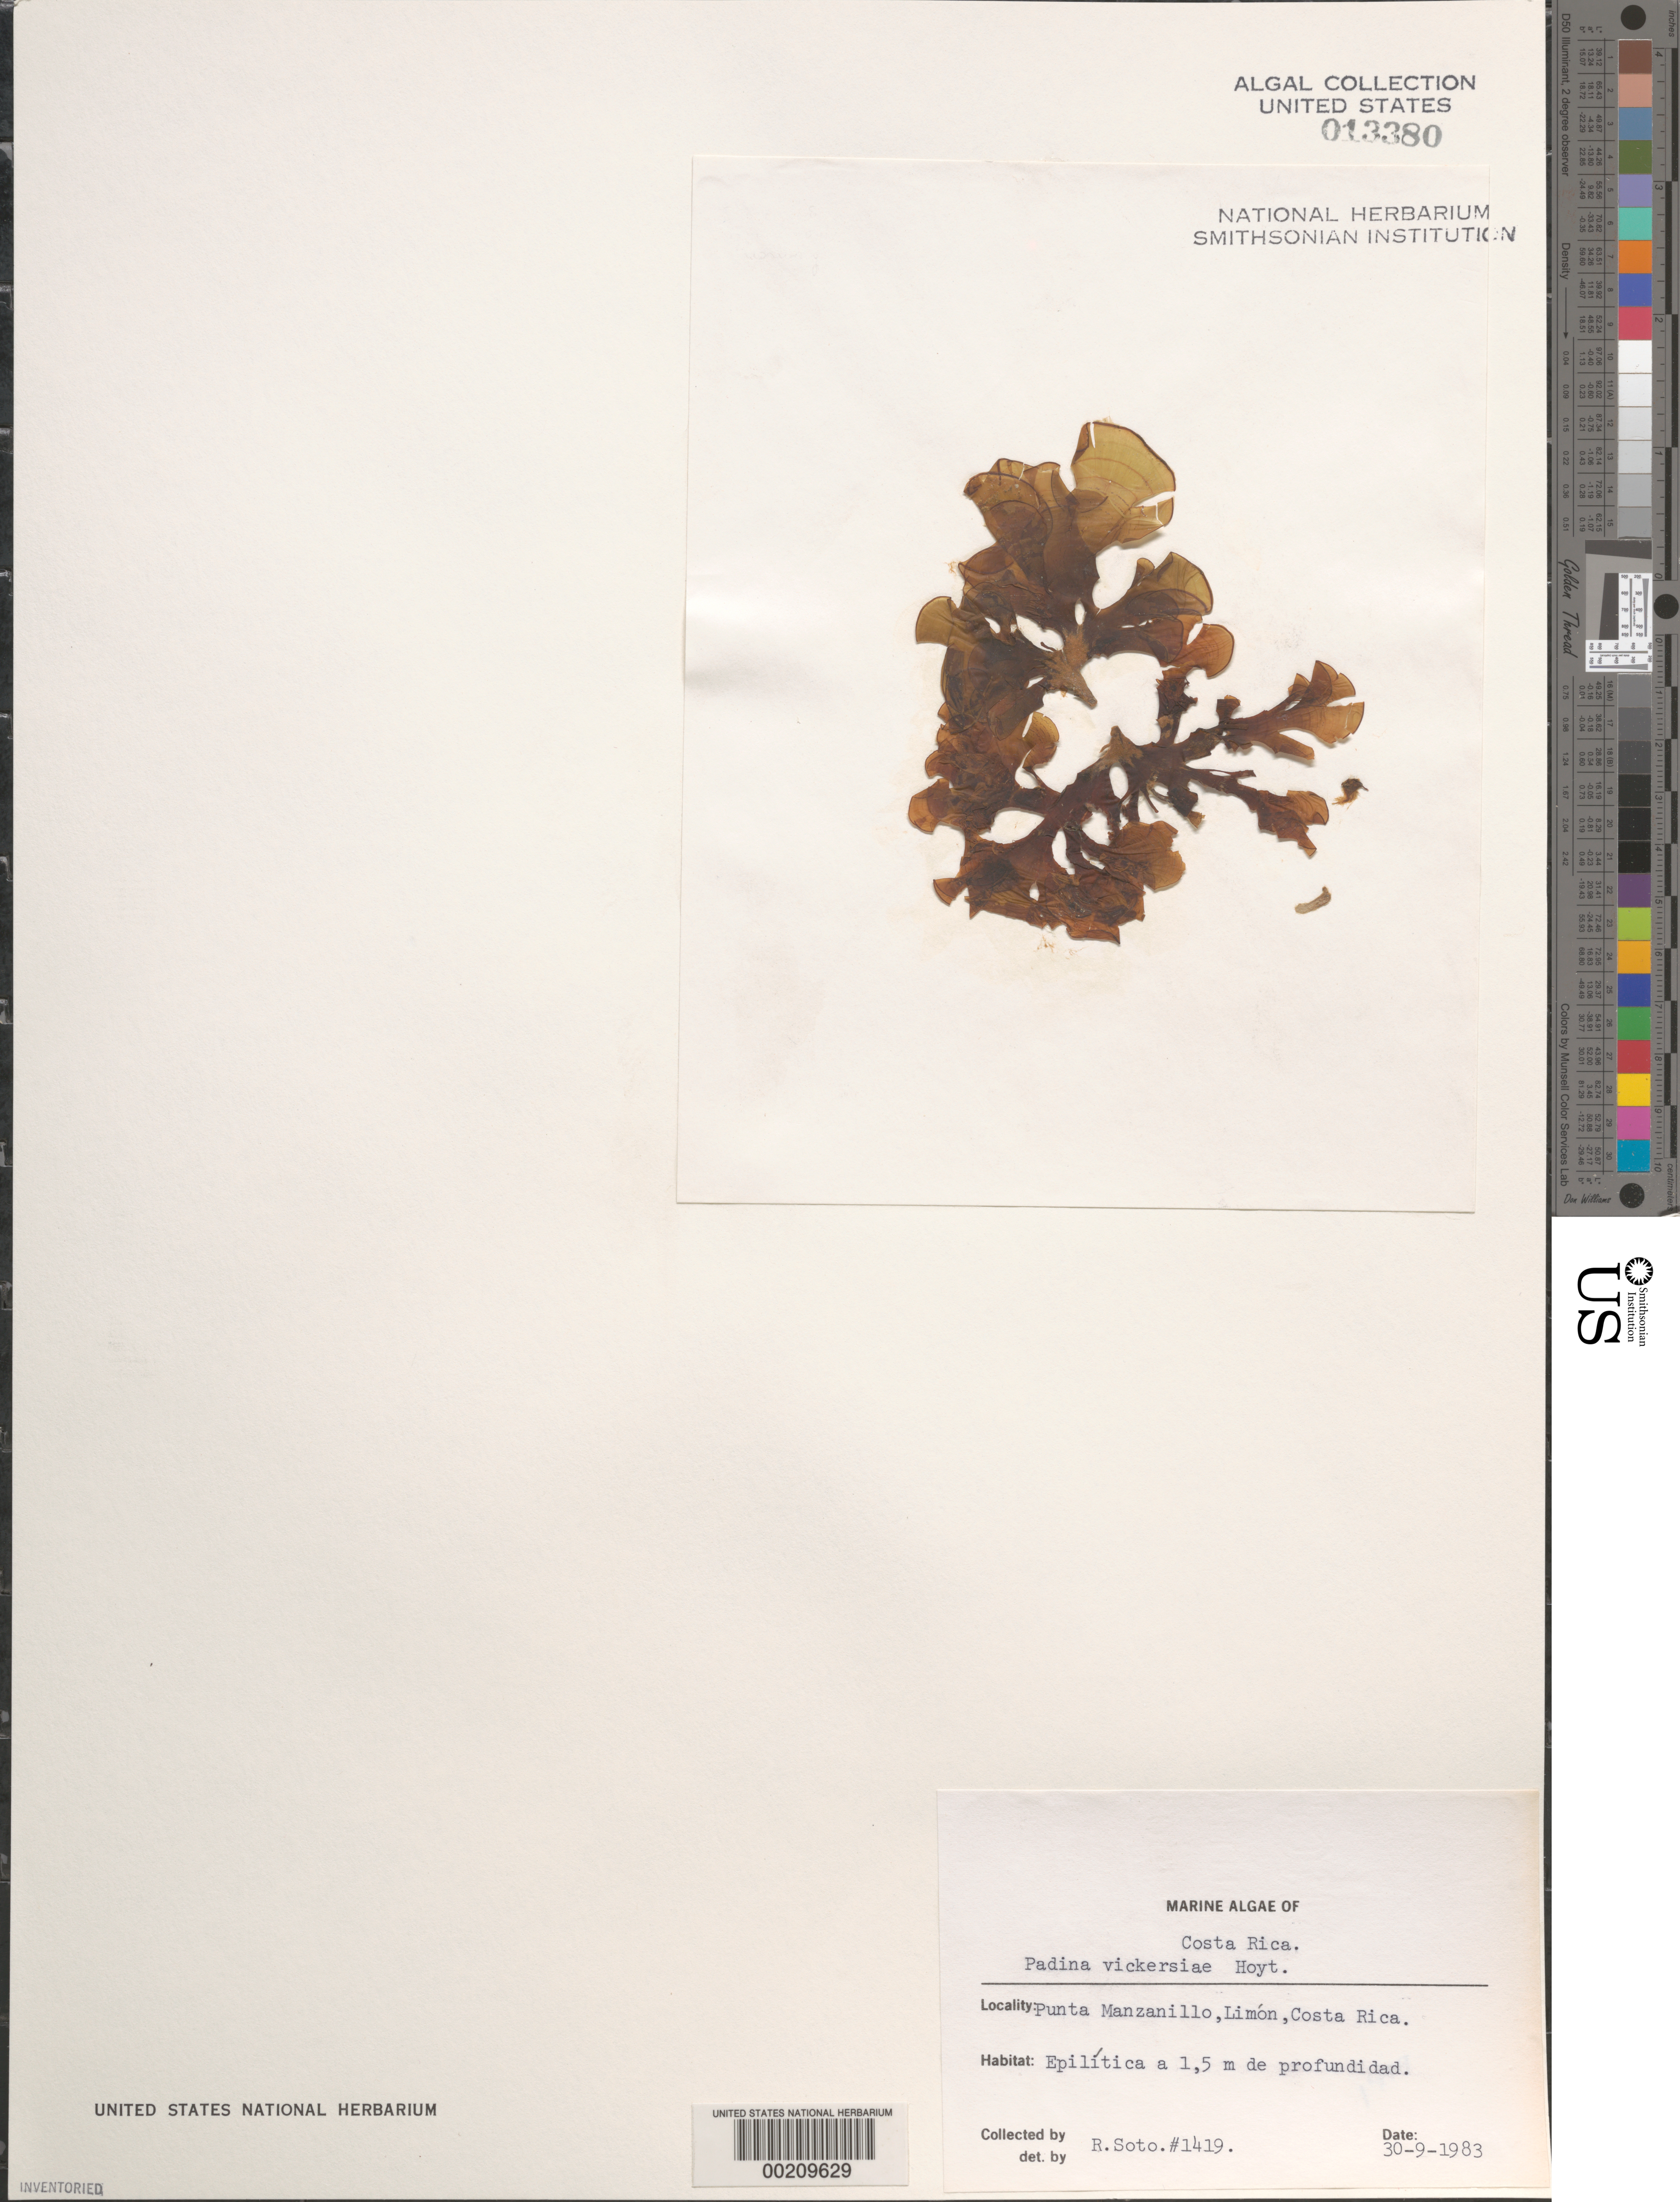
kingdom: Chromista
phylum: Ochrophyta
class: Phaeophyceae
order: Dictyotales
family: Dictyotaceae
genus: Padina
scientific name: Padina gymnospora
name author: (Kütz.) O.G. Sond.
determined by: Algae name updating Project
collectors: R. Soto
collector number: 1419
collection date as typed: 30 Sep 1983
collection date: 1983-09-30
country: Costa Rica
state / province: Limón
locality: Punta Manzanillo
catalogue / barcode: US 13380